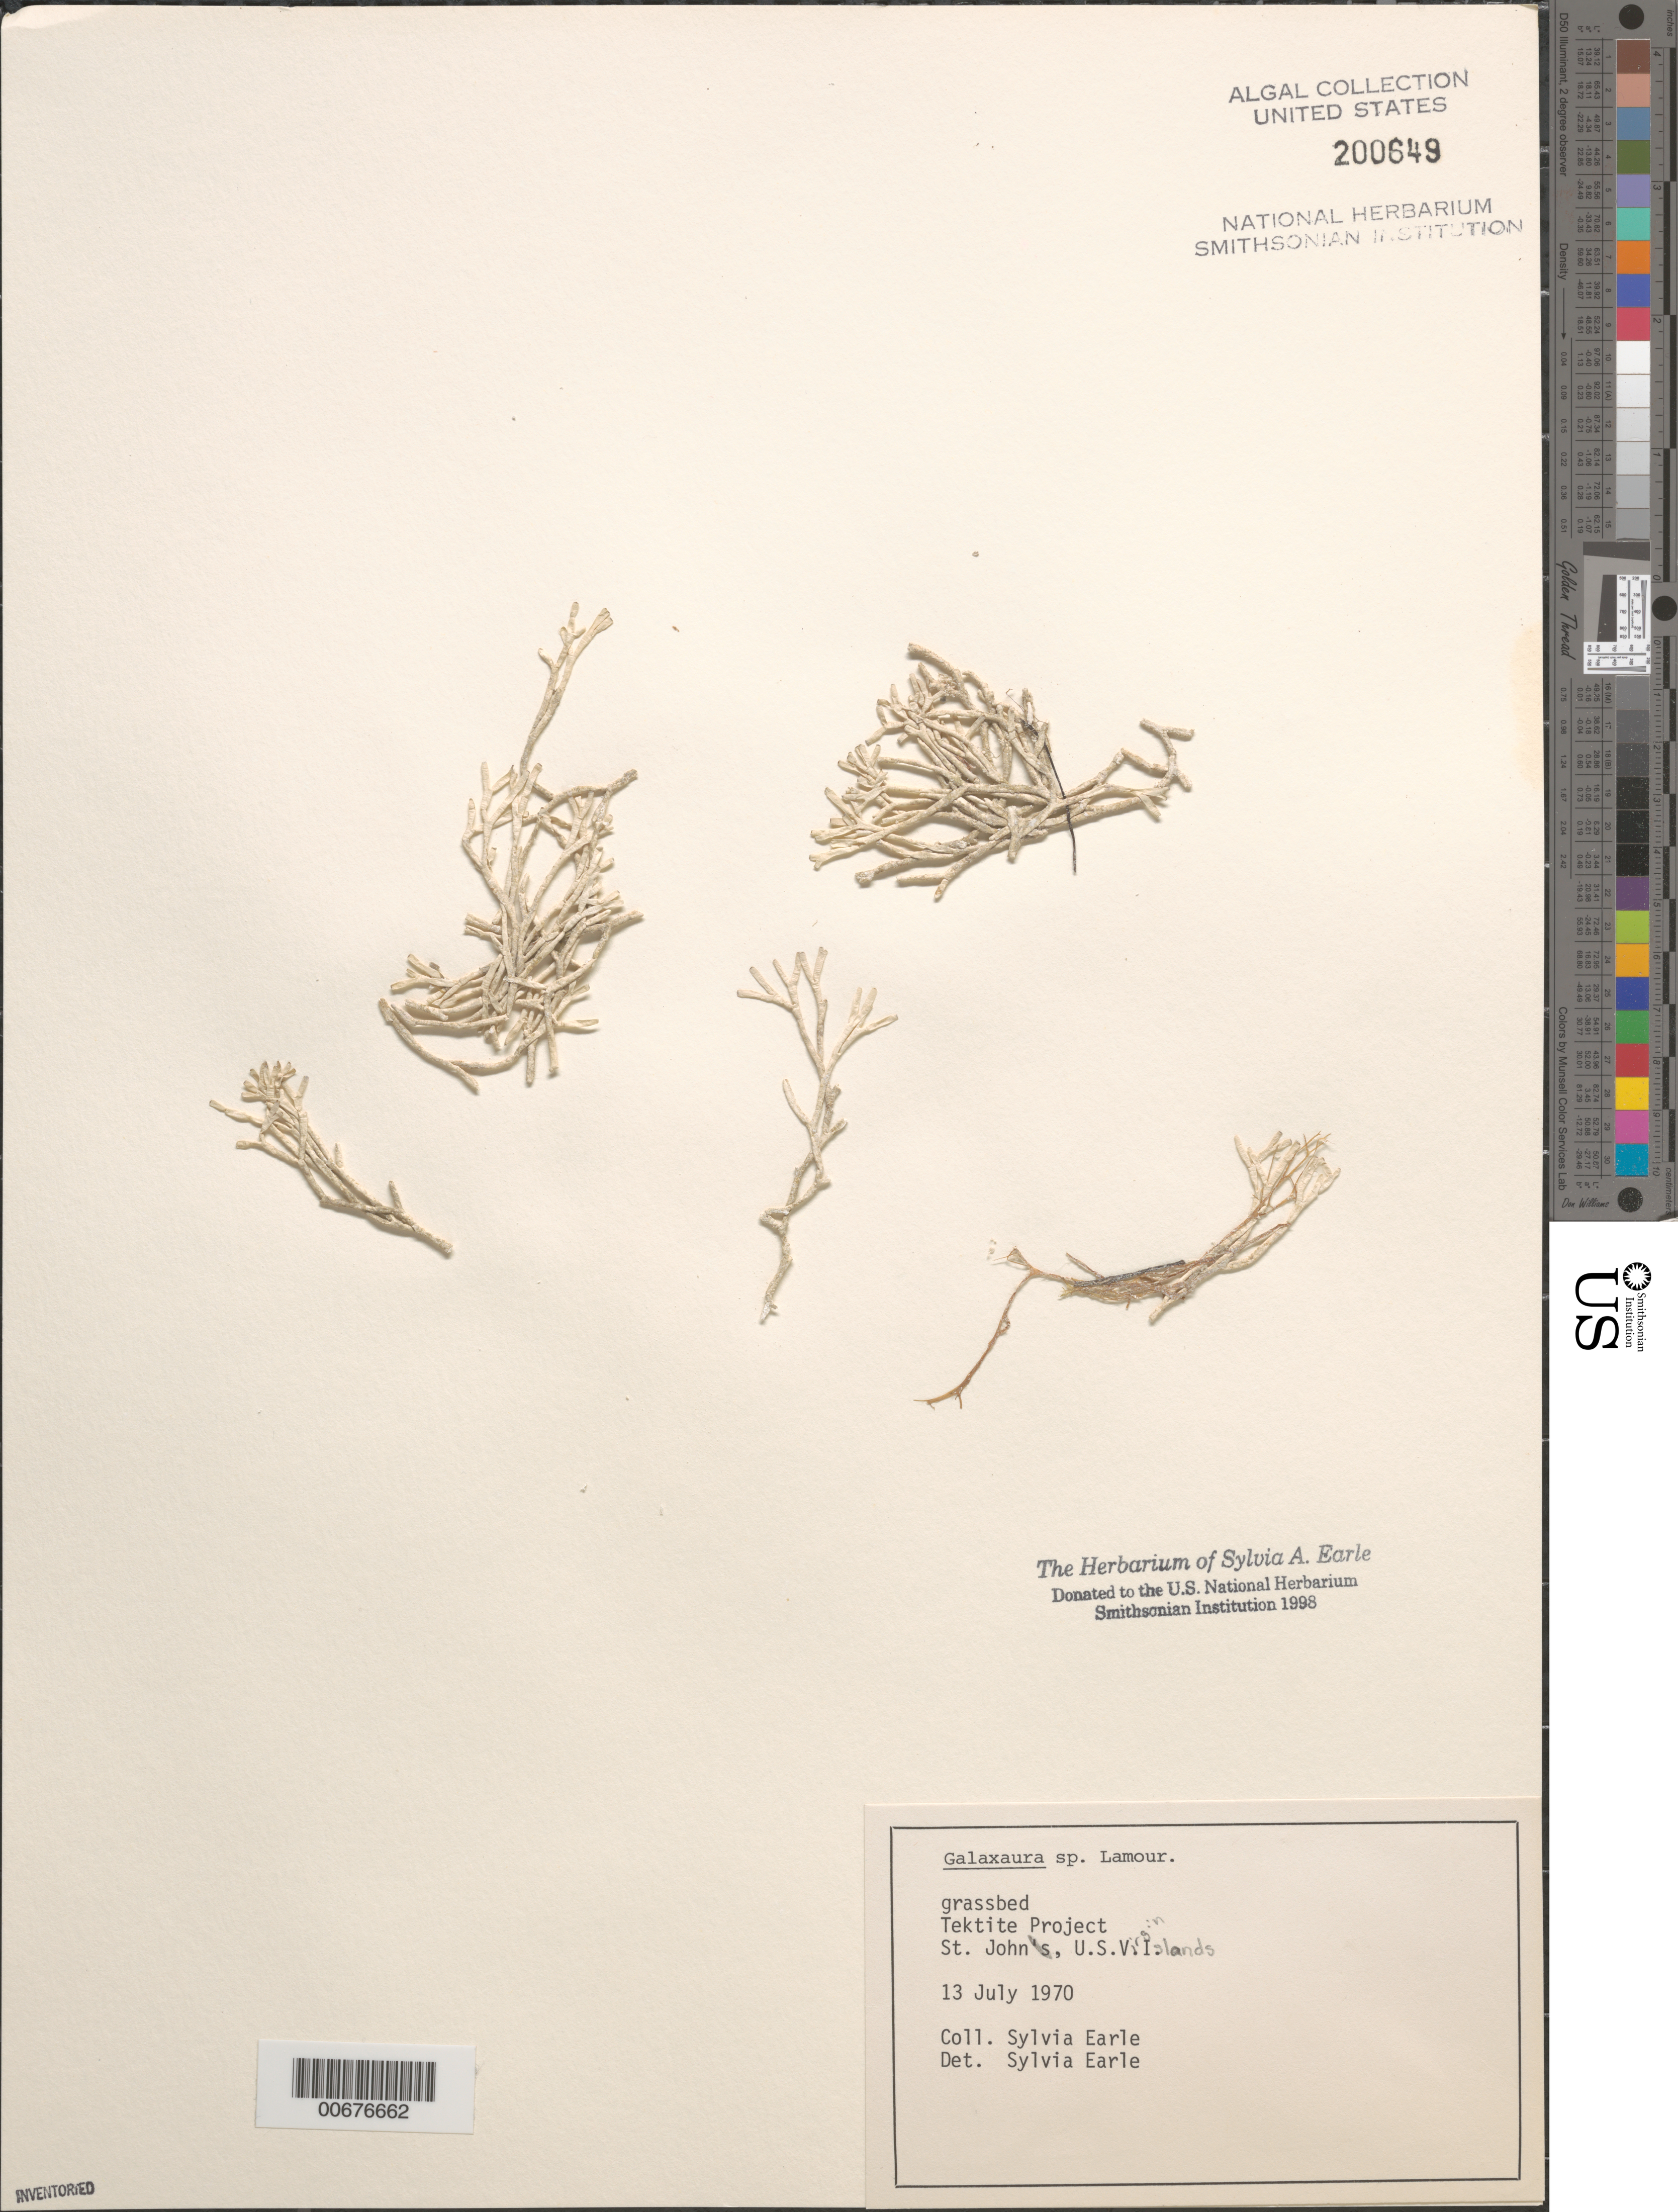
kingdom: Plantae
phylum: Rhodophyta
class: Florideophyceae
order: Nemaliales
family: Galaxauraceae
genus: Galaxaura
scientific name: Galaxaura sp.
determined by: Earle, S. A.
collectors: S. A. Earle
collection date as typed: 13 Jul 1970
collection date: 1970-07-13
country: U.S. Virgin Islands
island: St. John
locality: Tektite Project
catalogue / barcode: US 200649